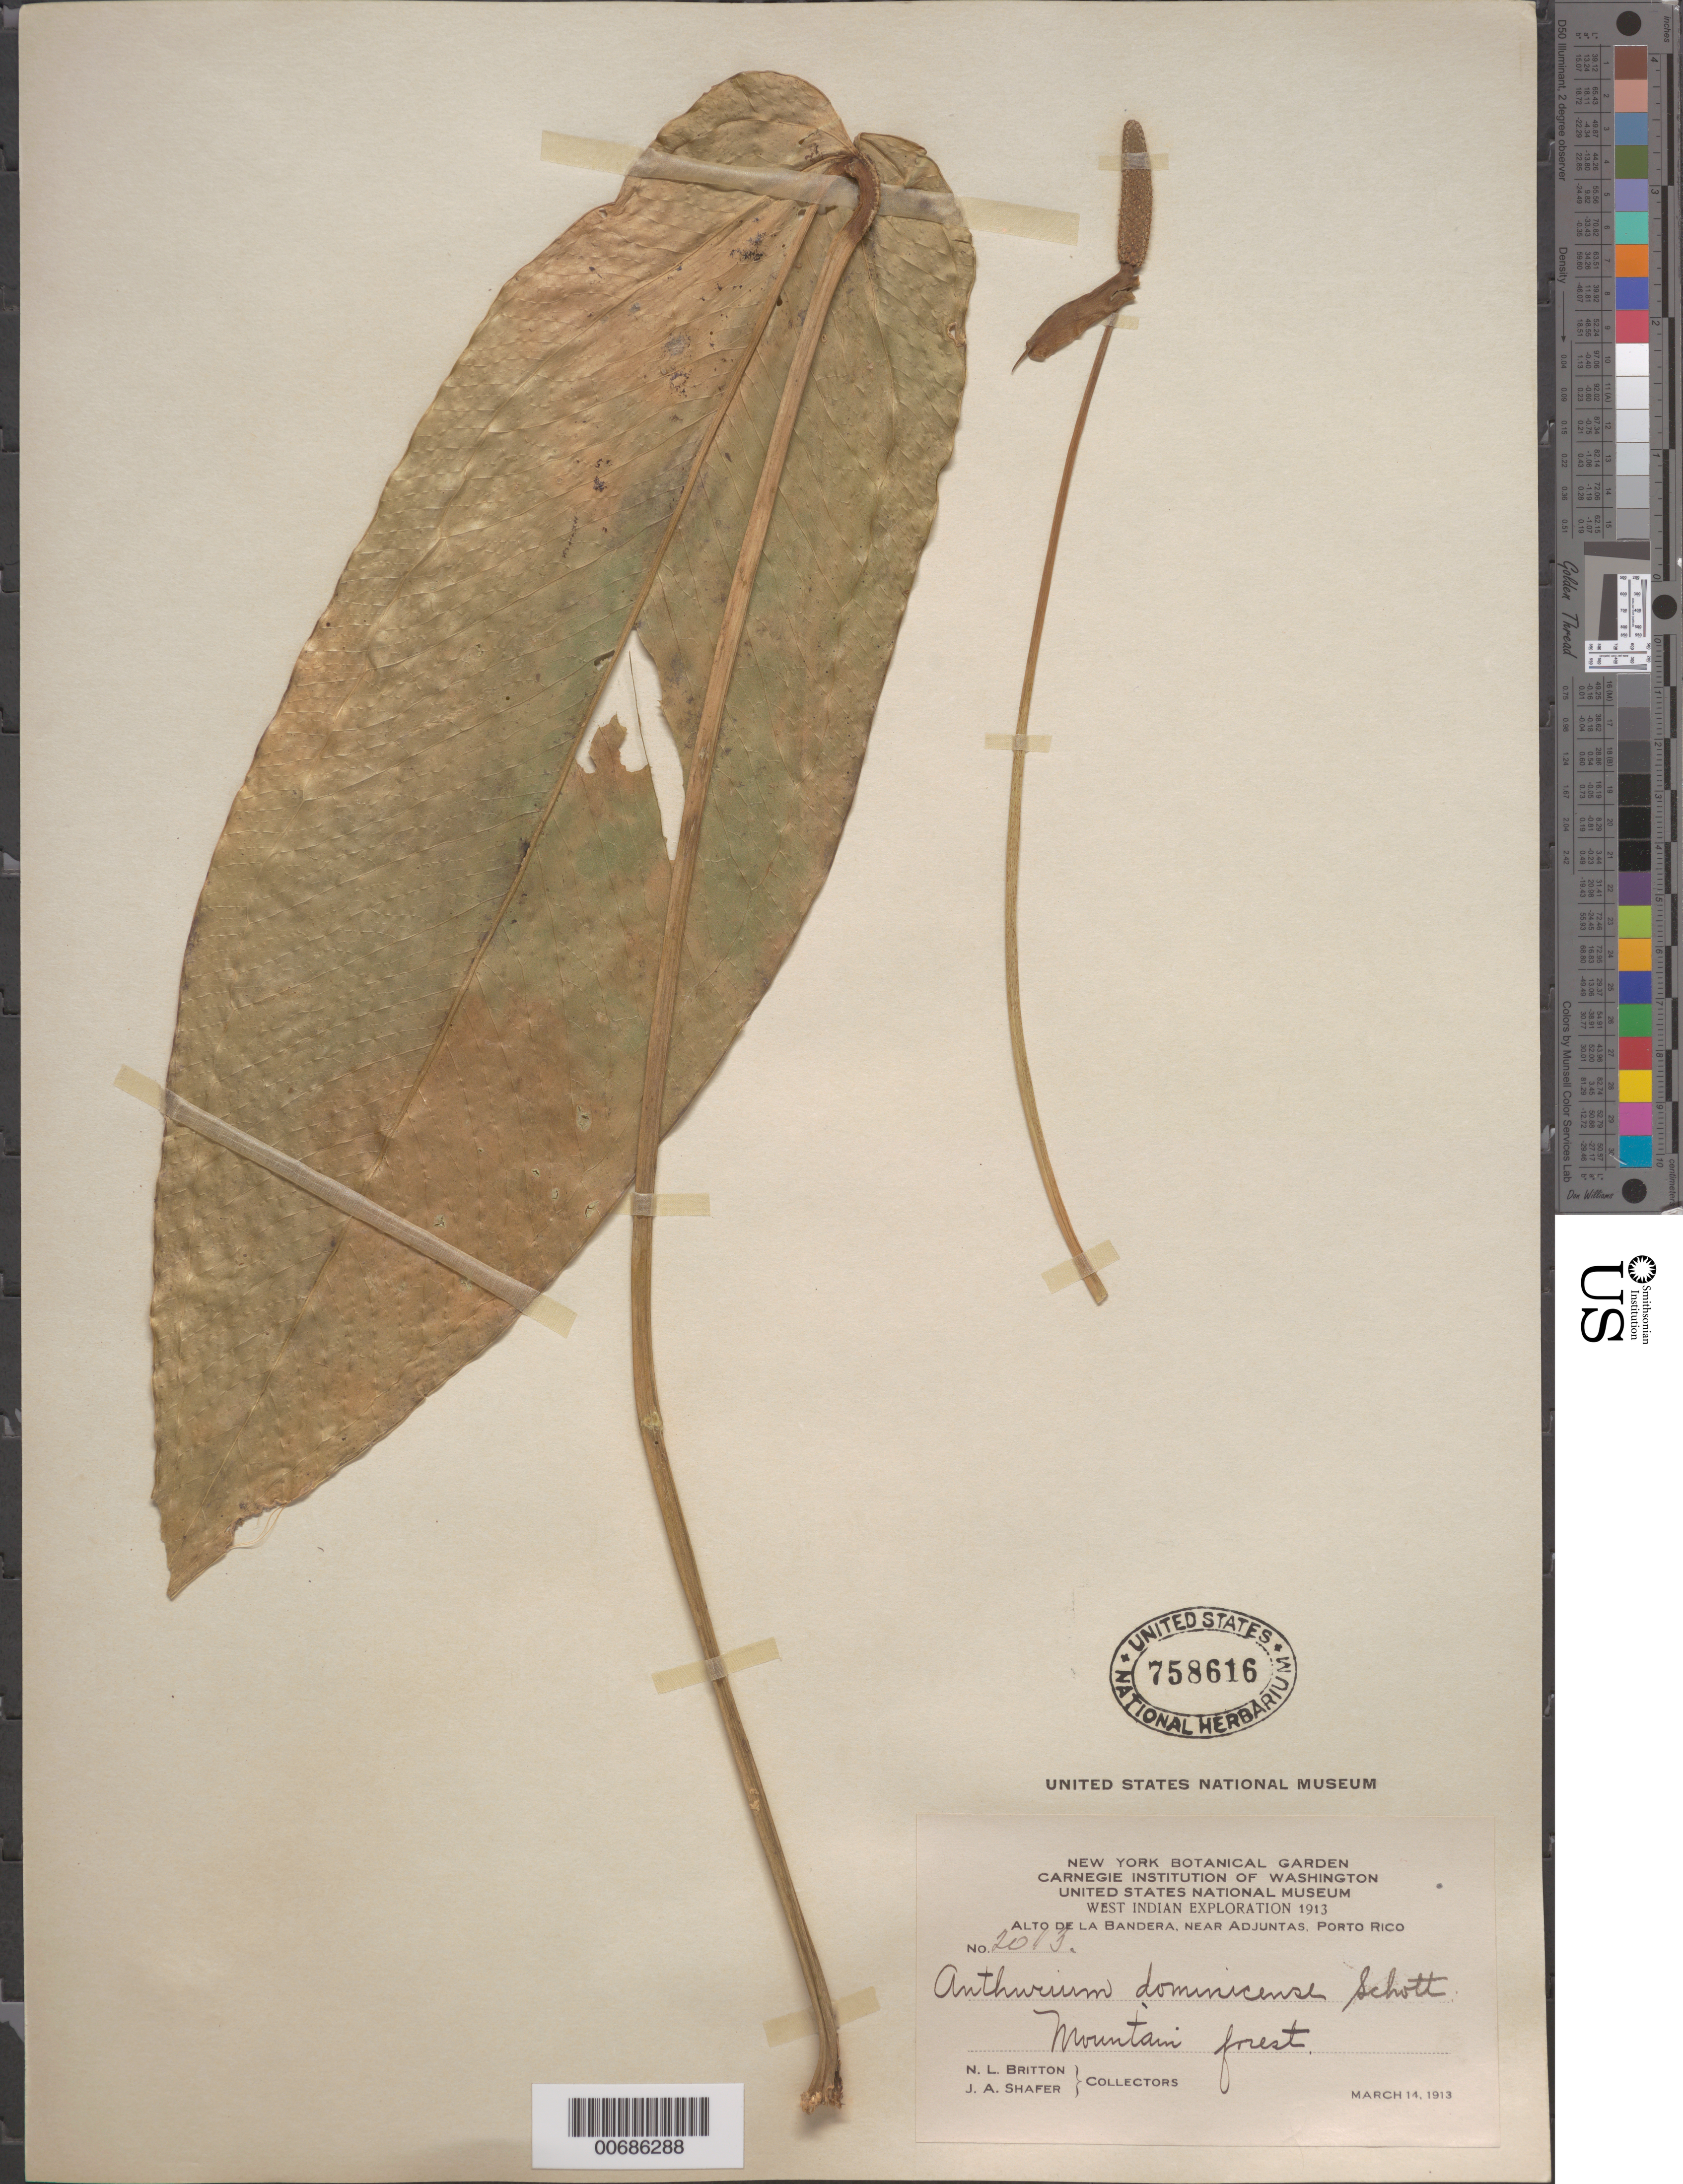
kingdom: Plantae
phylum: Tracheophyta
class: Liliopsida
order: Alismatales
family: Araceae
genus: Anthurium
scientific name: Anthurium dominicense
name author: Schott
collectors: N. Britton & J. A. Shafer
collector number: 2013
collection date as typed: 14 Mar 1913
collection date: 1913-03-14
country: Puerto Rico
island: Greater Antilles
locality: Alto de la Bandera, Adjuntas, vic of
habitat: mountain forest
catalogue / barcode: US 758616